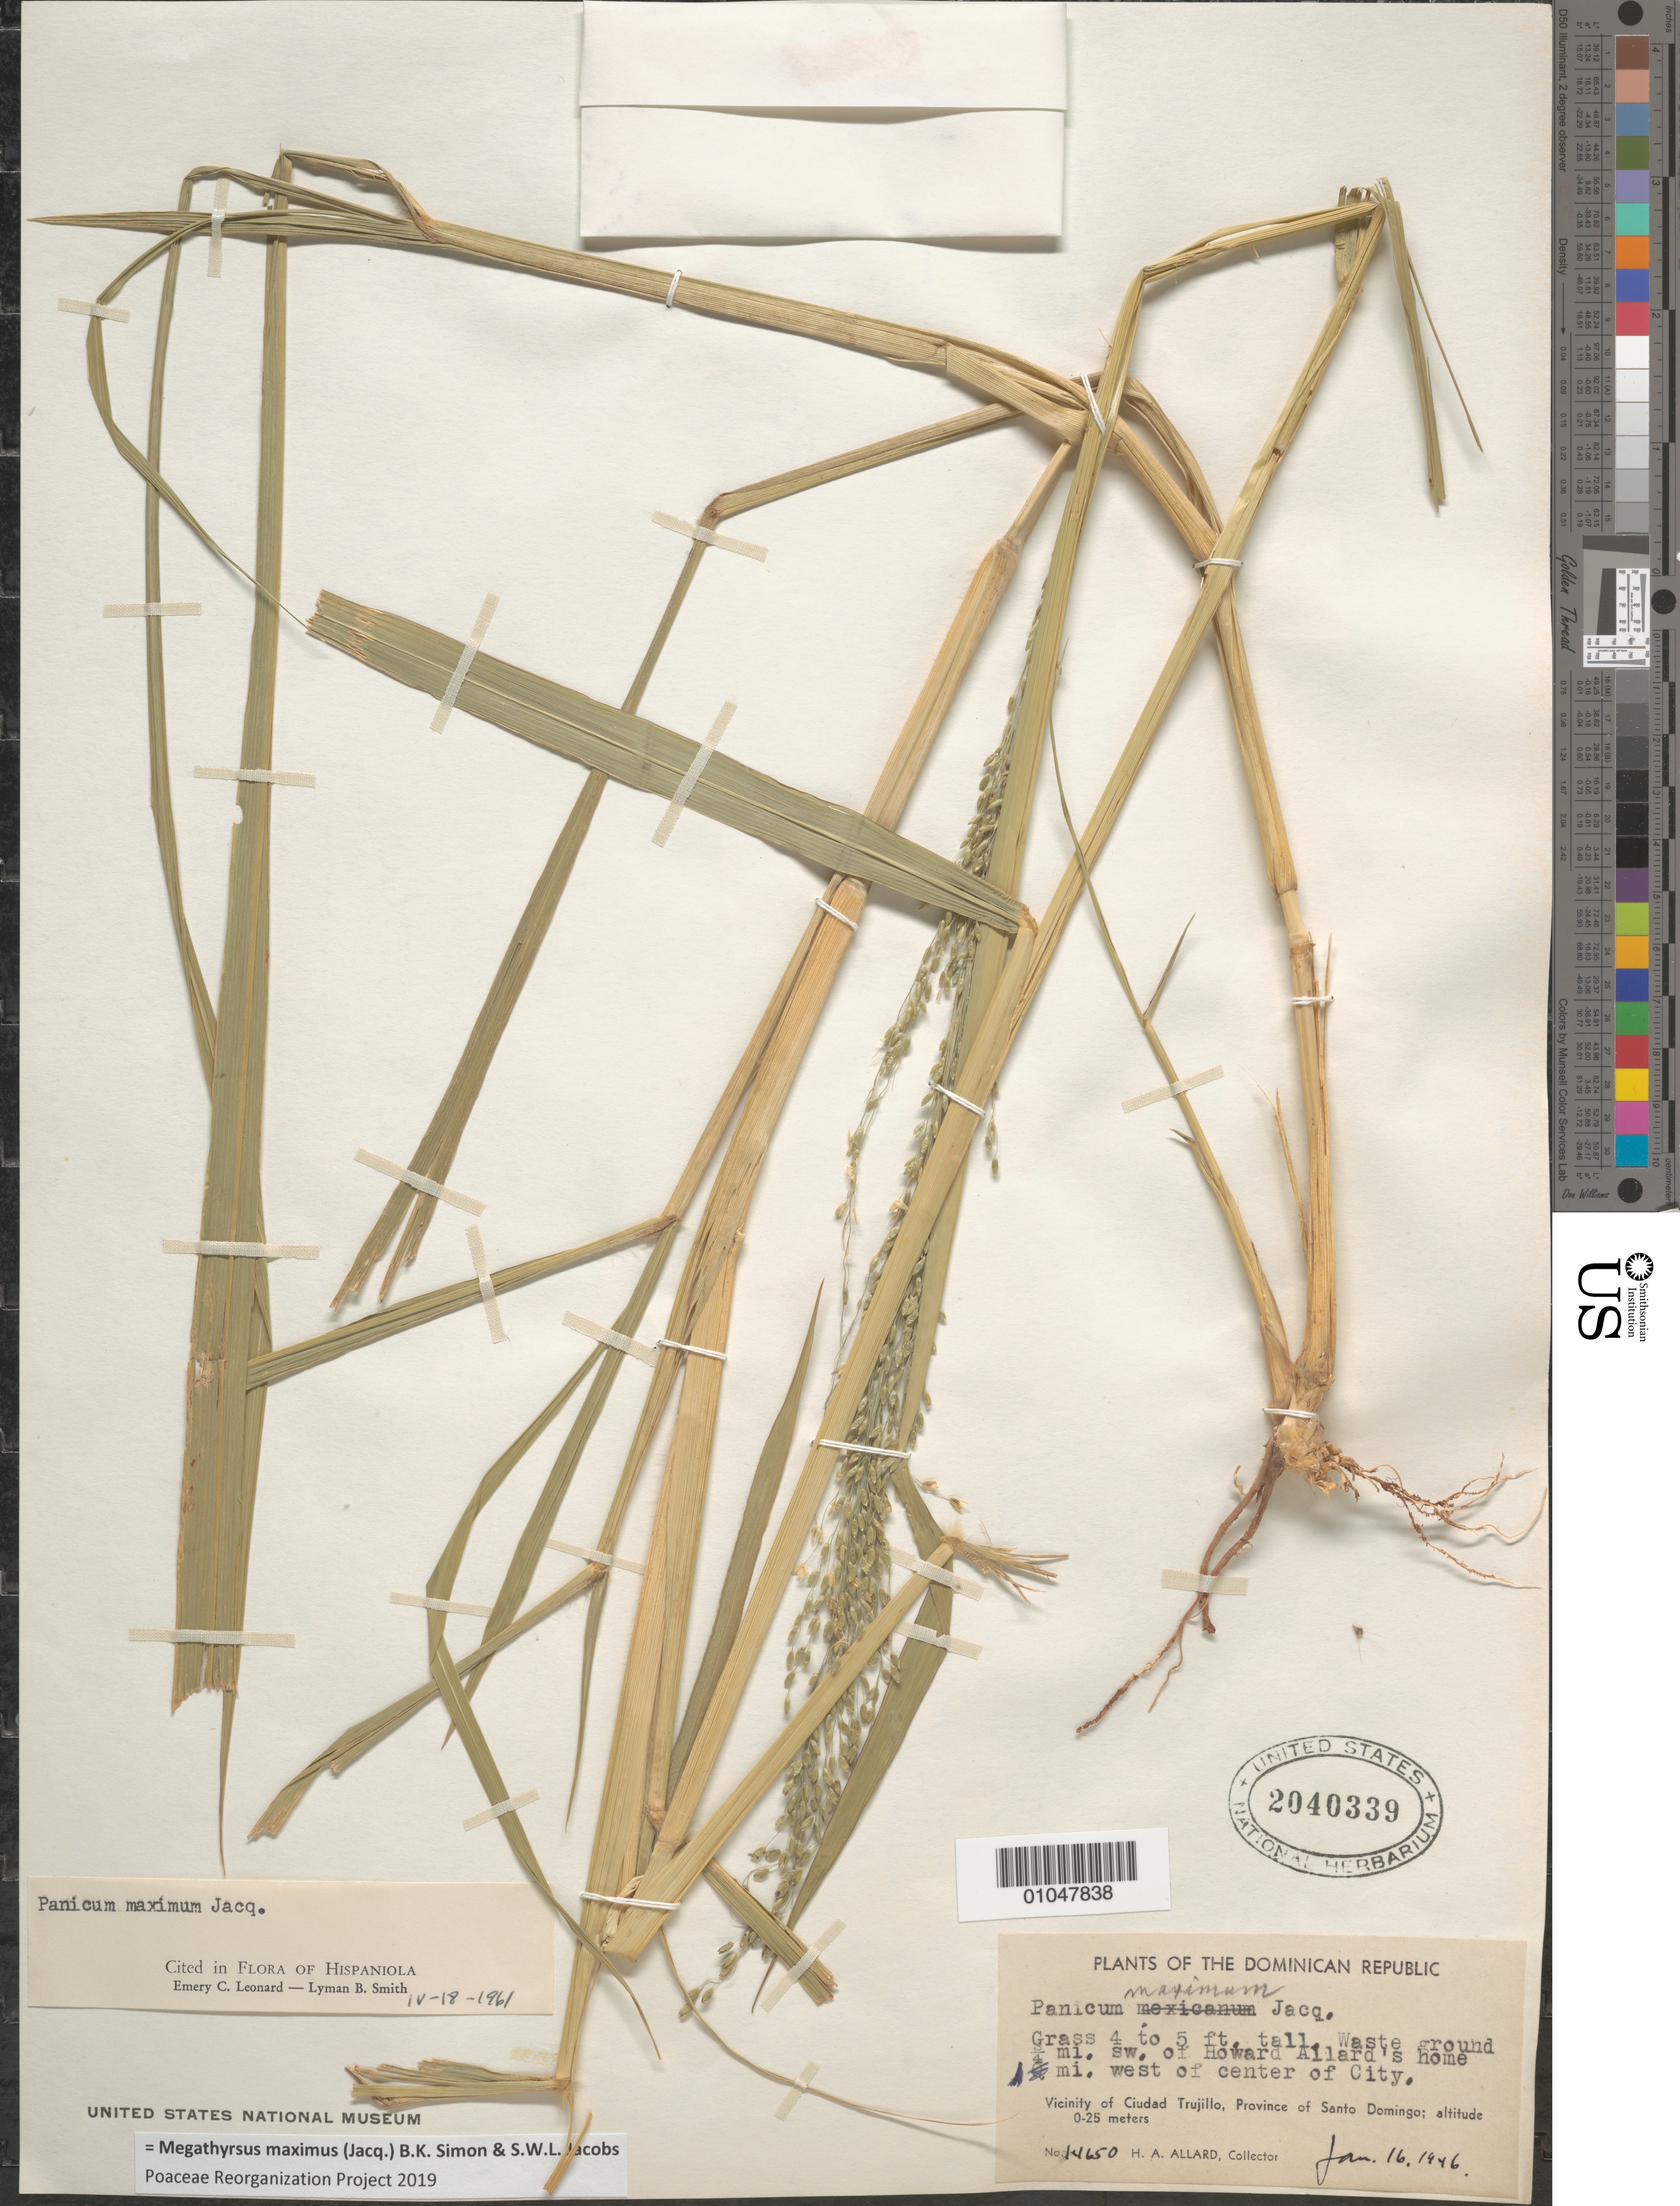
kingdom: Plantae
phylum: Tracheophyta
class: Liliopsida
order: Poales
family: Poaceae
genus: Panicum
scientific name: Panicum maximum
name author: Jacq.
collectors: H. A. Allard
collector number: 14650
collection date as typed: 16 Jan 1946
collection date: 1946-01-16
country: Dominican Republic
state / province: Distrito Nacional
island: Hispaniola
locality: Waste ground 3.4 mi. SW of Howard Allard's home 1 mi. W of center of Santo Domingo city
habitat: waste ground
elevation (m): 0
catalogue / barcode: US 2040339